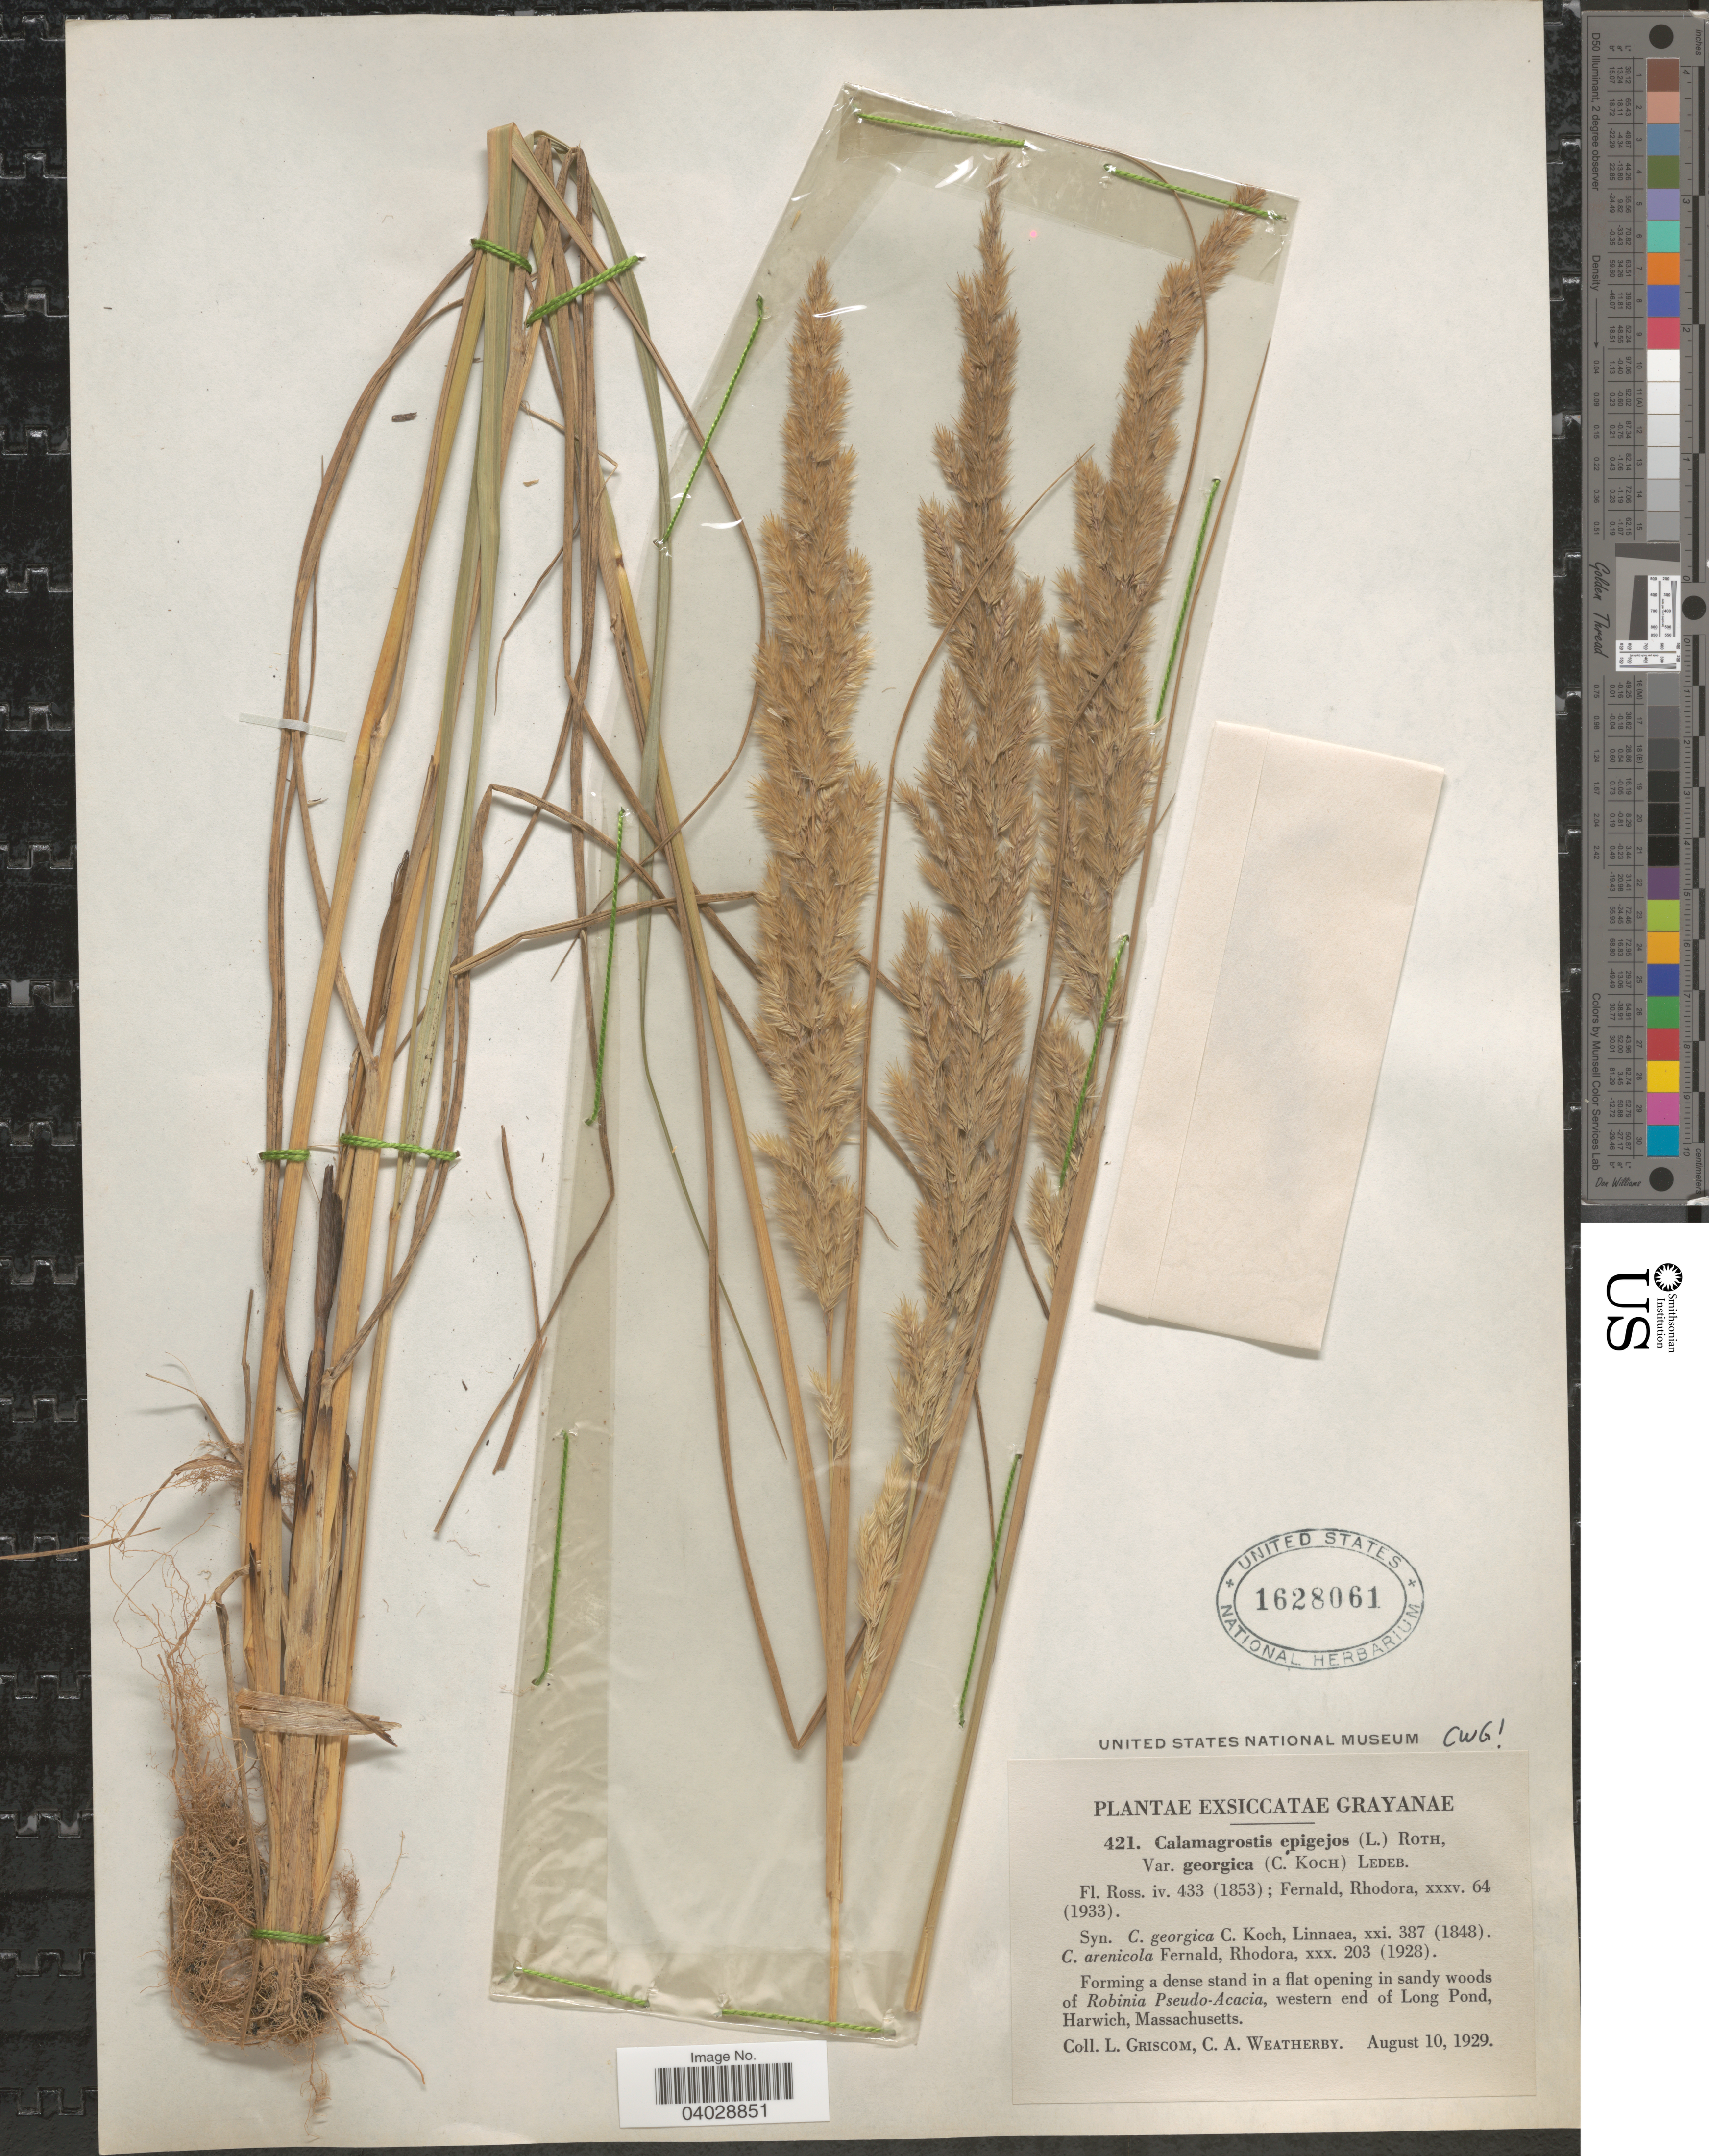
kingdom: Plantae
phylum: Tracheophyta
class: Liliopsida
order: Poales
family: Poaceae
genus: Calamagrostis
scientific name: Calamagrostis epigeios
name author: (L.) Roth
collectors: L. Griscom & C. A. Weatherby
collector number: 421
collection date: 1929-08-10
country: United States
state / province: Massachusetts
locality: In a flat opening in sandy woods of Robinia Pseudo-Acacia, western end of Long Pond, Harwich.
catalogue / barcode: US 1628061